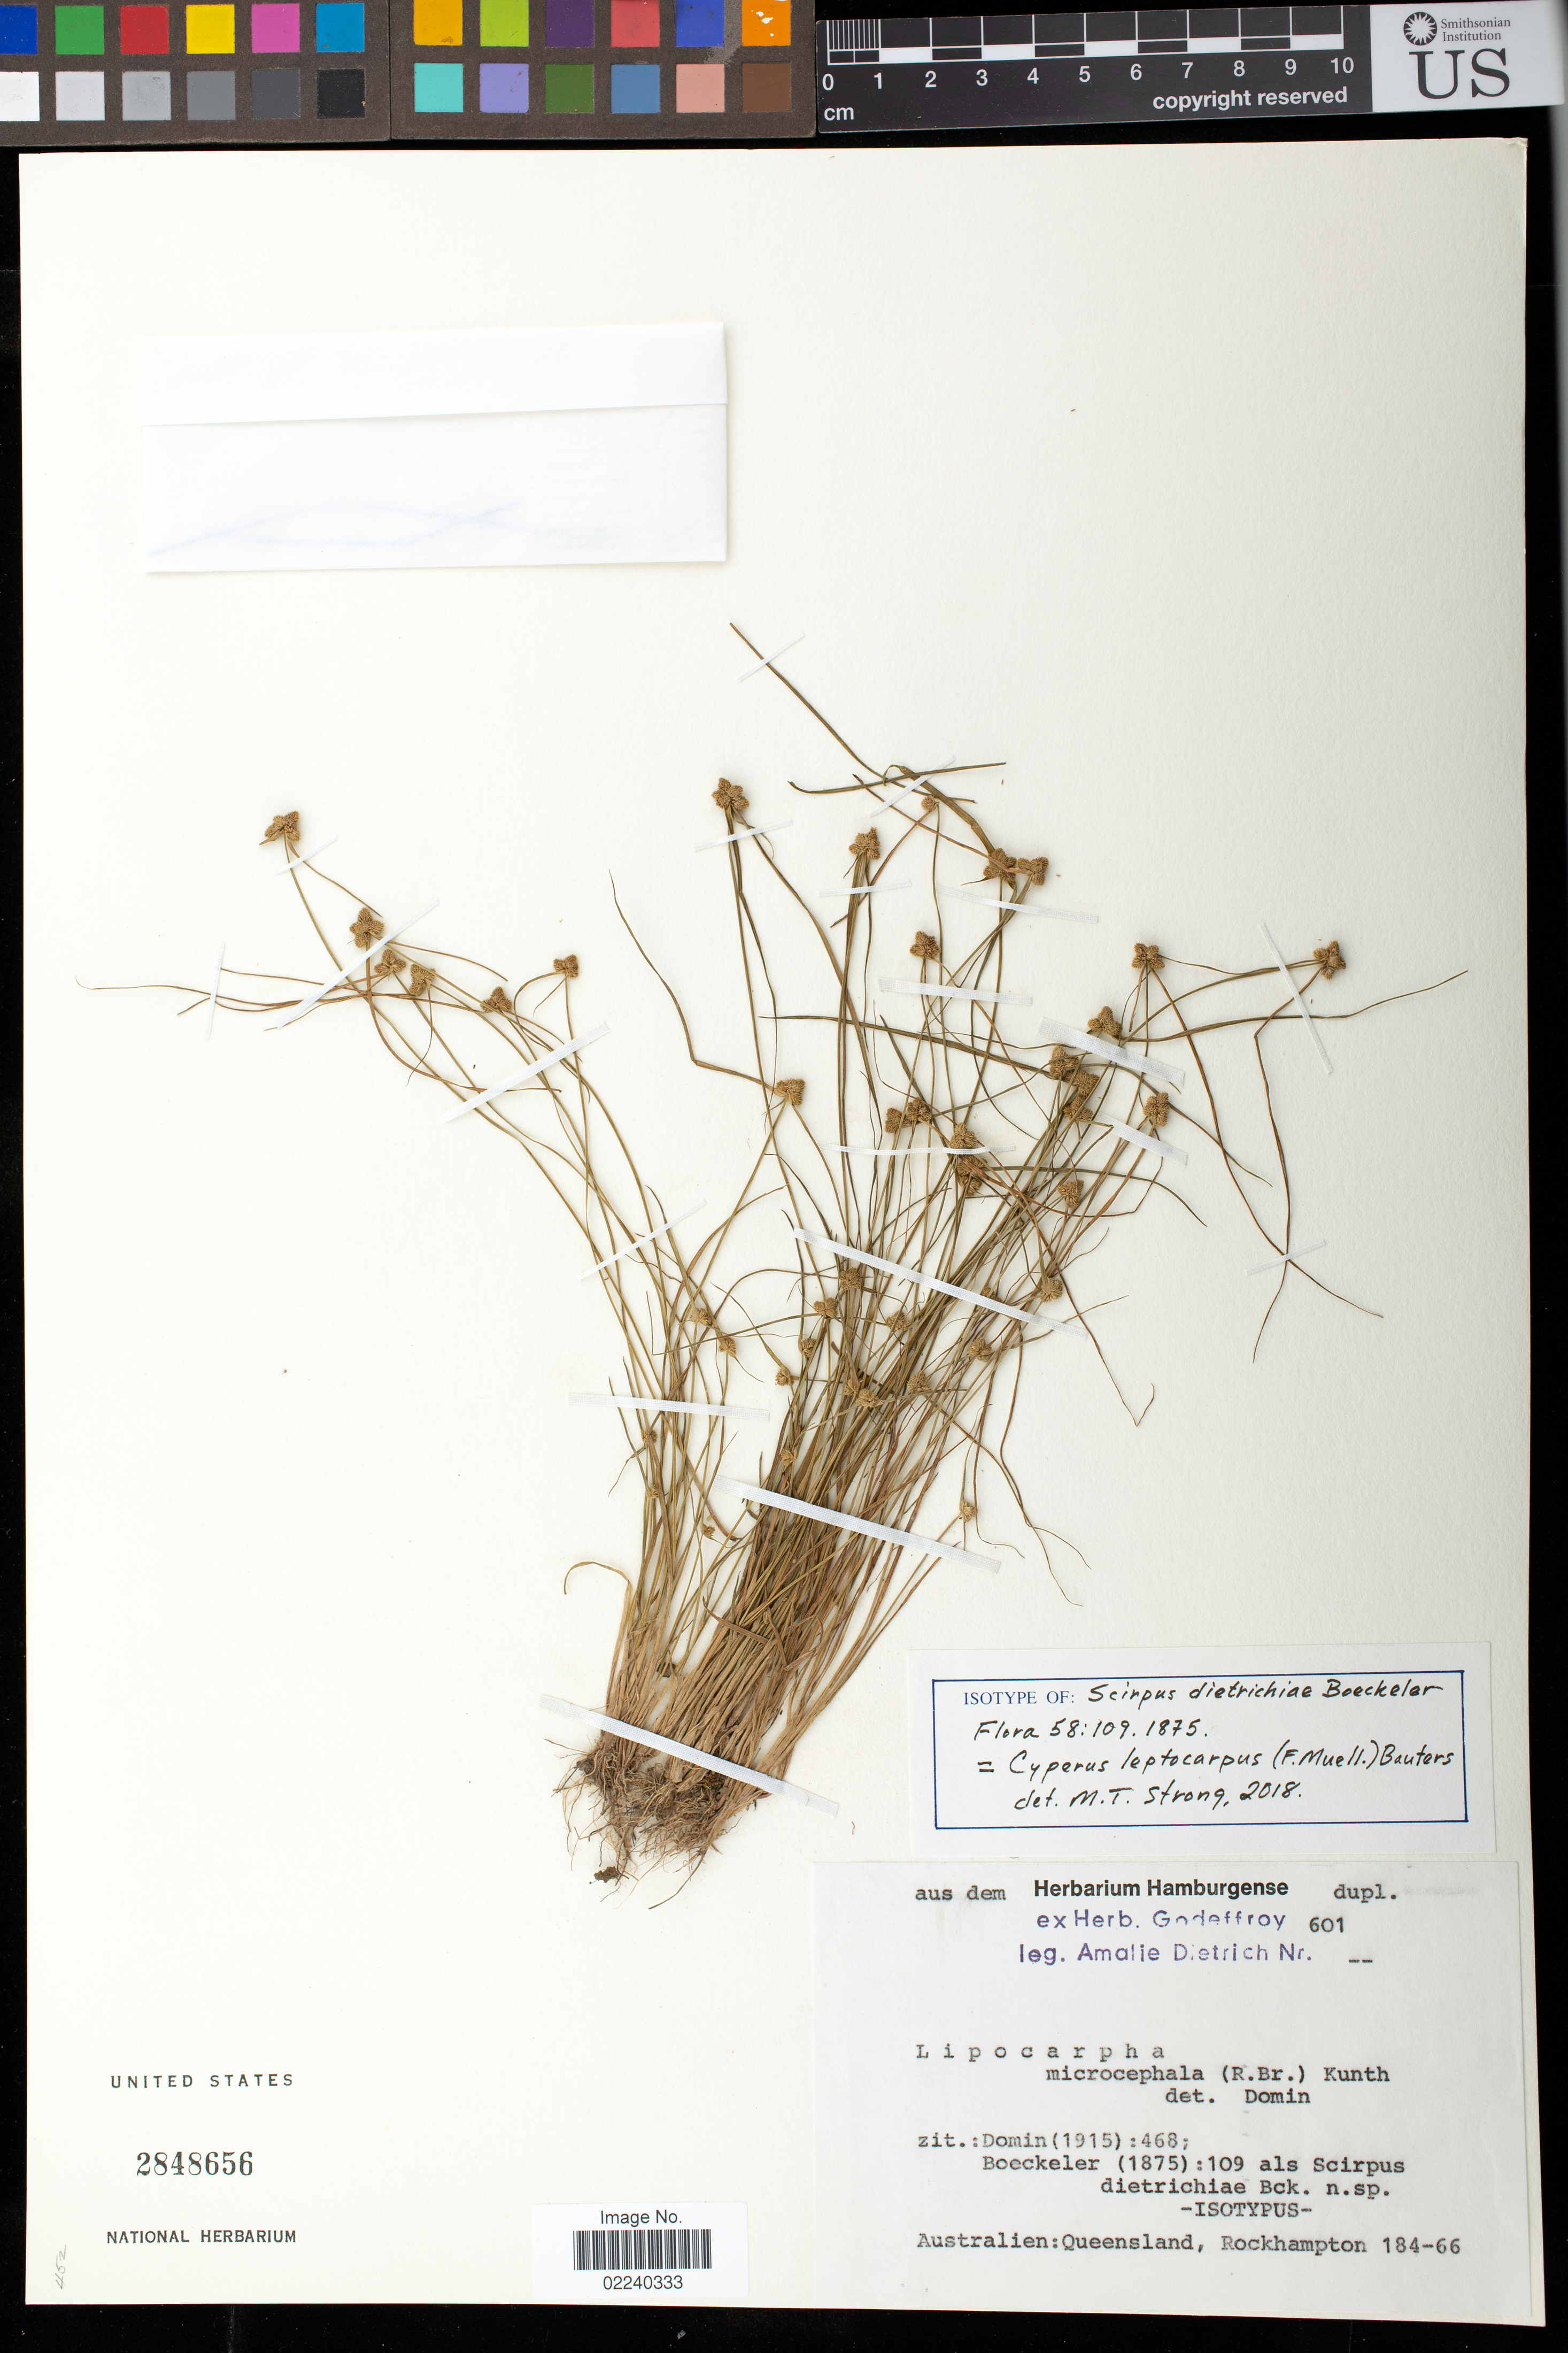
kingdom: Plantae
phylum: Tracheophyta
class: Liliopsida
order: Poales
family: Cyperaceae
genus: Scirpus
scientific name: Scirpus dietrichiae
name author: Boeckeler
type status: Isotype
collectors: A. Dietrich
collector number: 601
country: Australia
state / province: Queensland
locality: Rockhampton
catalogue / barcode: US 2848656